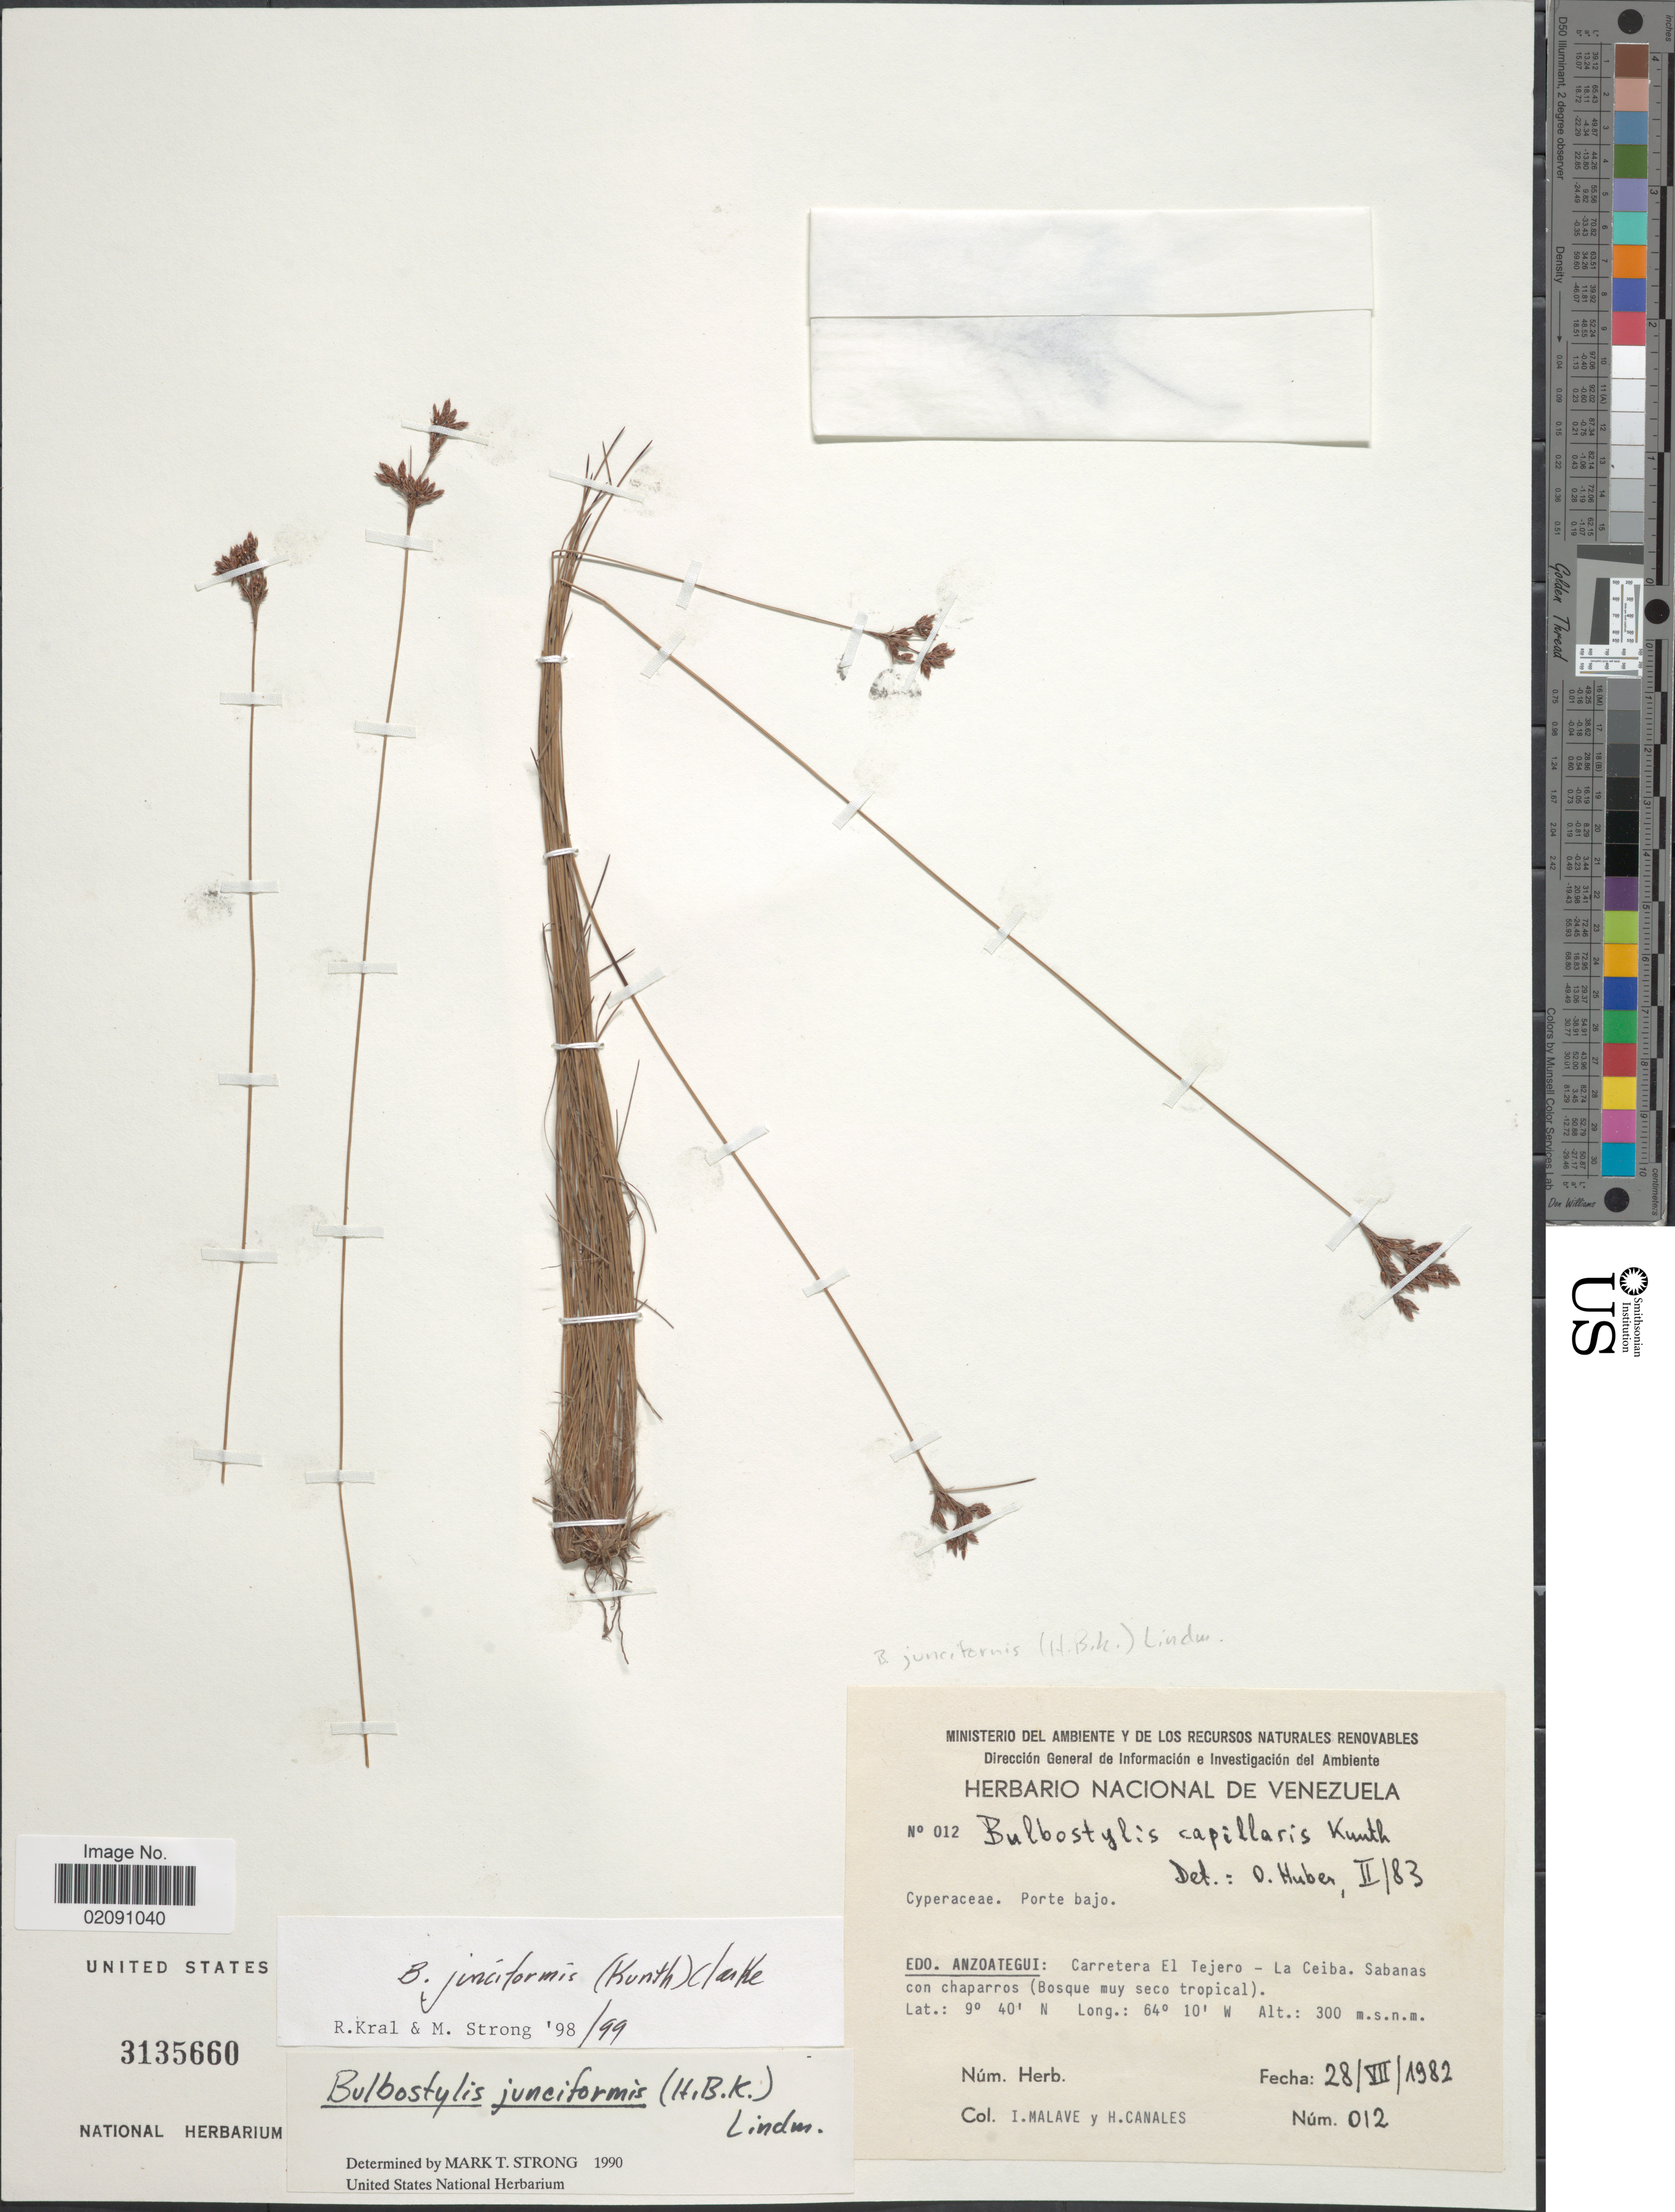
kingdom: Plantae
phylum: Tracheophyta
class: Liliopsida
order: Poales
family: Cyperaceae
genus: Bulbostylis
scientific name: Bulbostylis junciformis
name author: (Kunth) C.B. Clarke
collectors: I. Malave & H. Canales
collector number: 012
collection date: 1982-07-28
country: Venezuela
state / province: Anzoategui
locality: Carretera El Tejero- La Ceiba, Sabanas con chaparros (Bosque muy seco tropical)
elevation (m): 300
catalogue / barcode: US 3135660